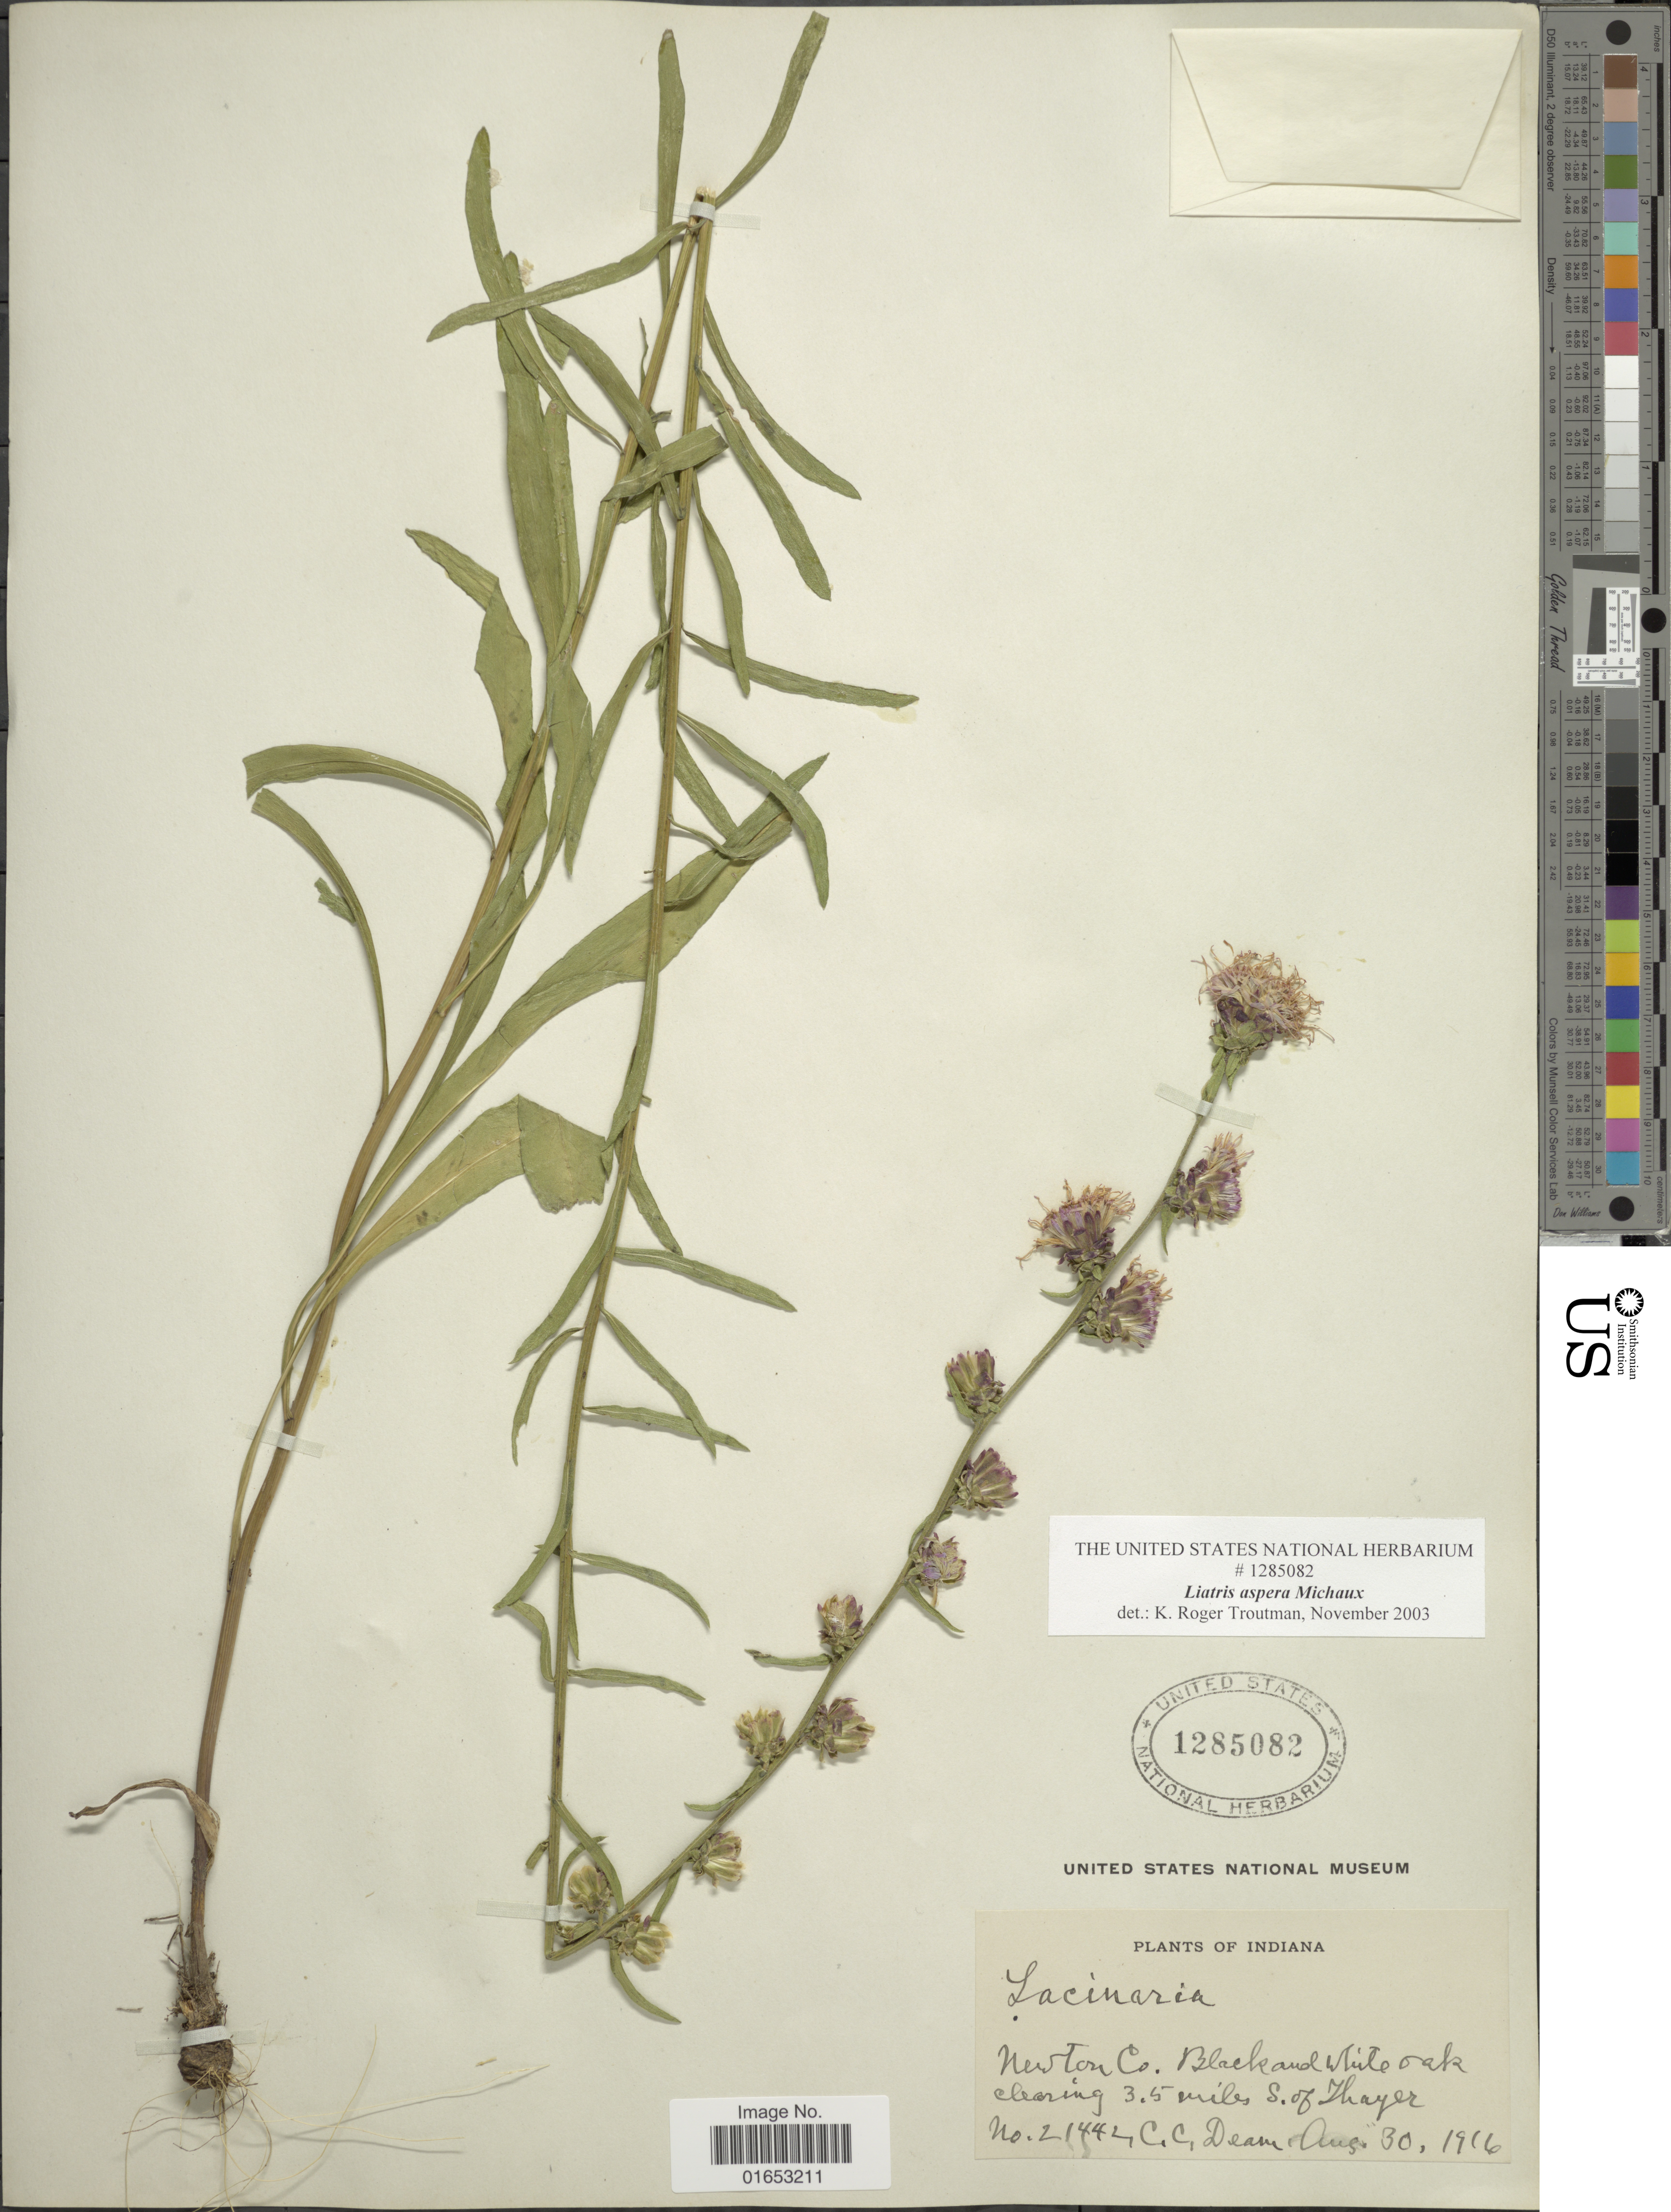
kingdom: Plantae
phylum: Tracheophyta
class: Magnoliopsida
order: Asterales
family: Asteraceae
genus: Liatris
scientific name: Liatris aspera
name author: Michx.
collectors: C. C. Deam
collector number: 21442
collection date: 1916-08-30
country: United States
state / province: Indiana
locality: Newton Co. Black and white oak clearring, 3.5 mile S. of Thayer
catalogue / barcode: US 1285082